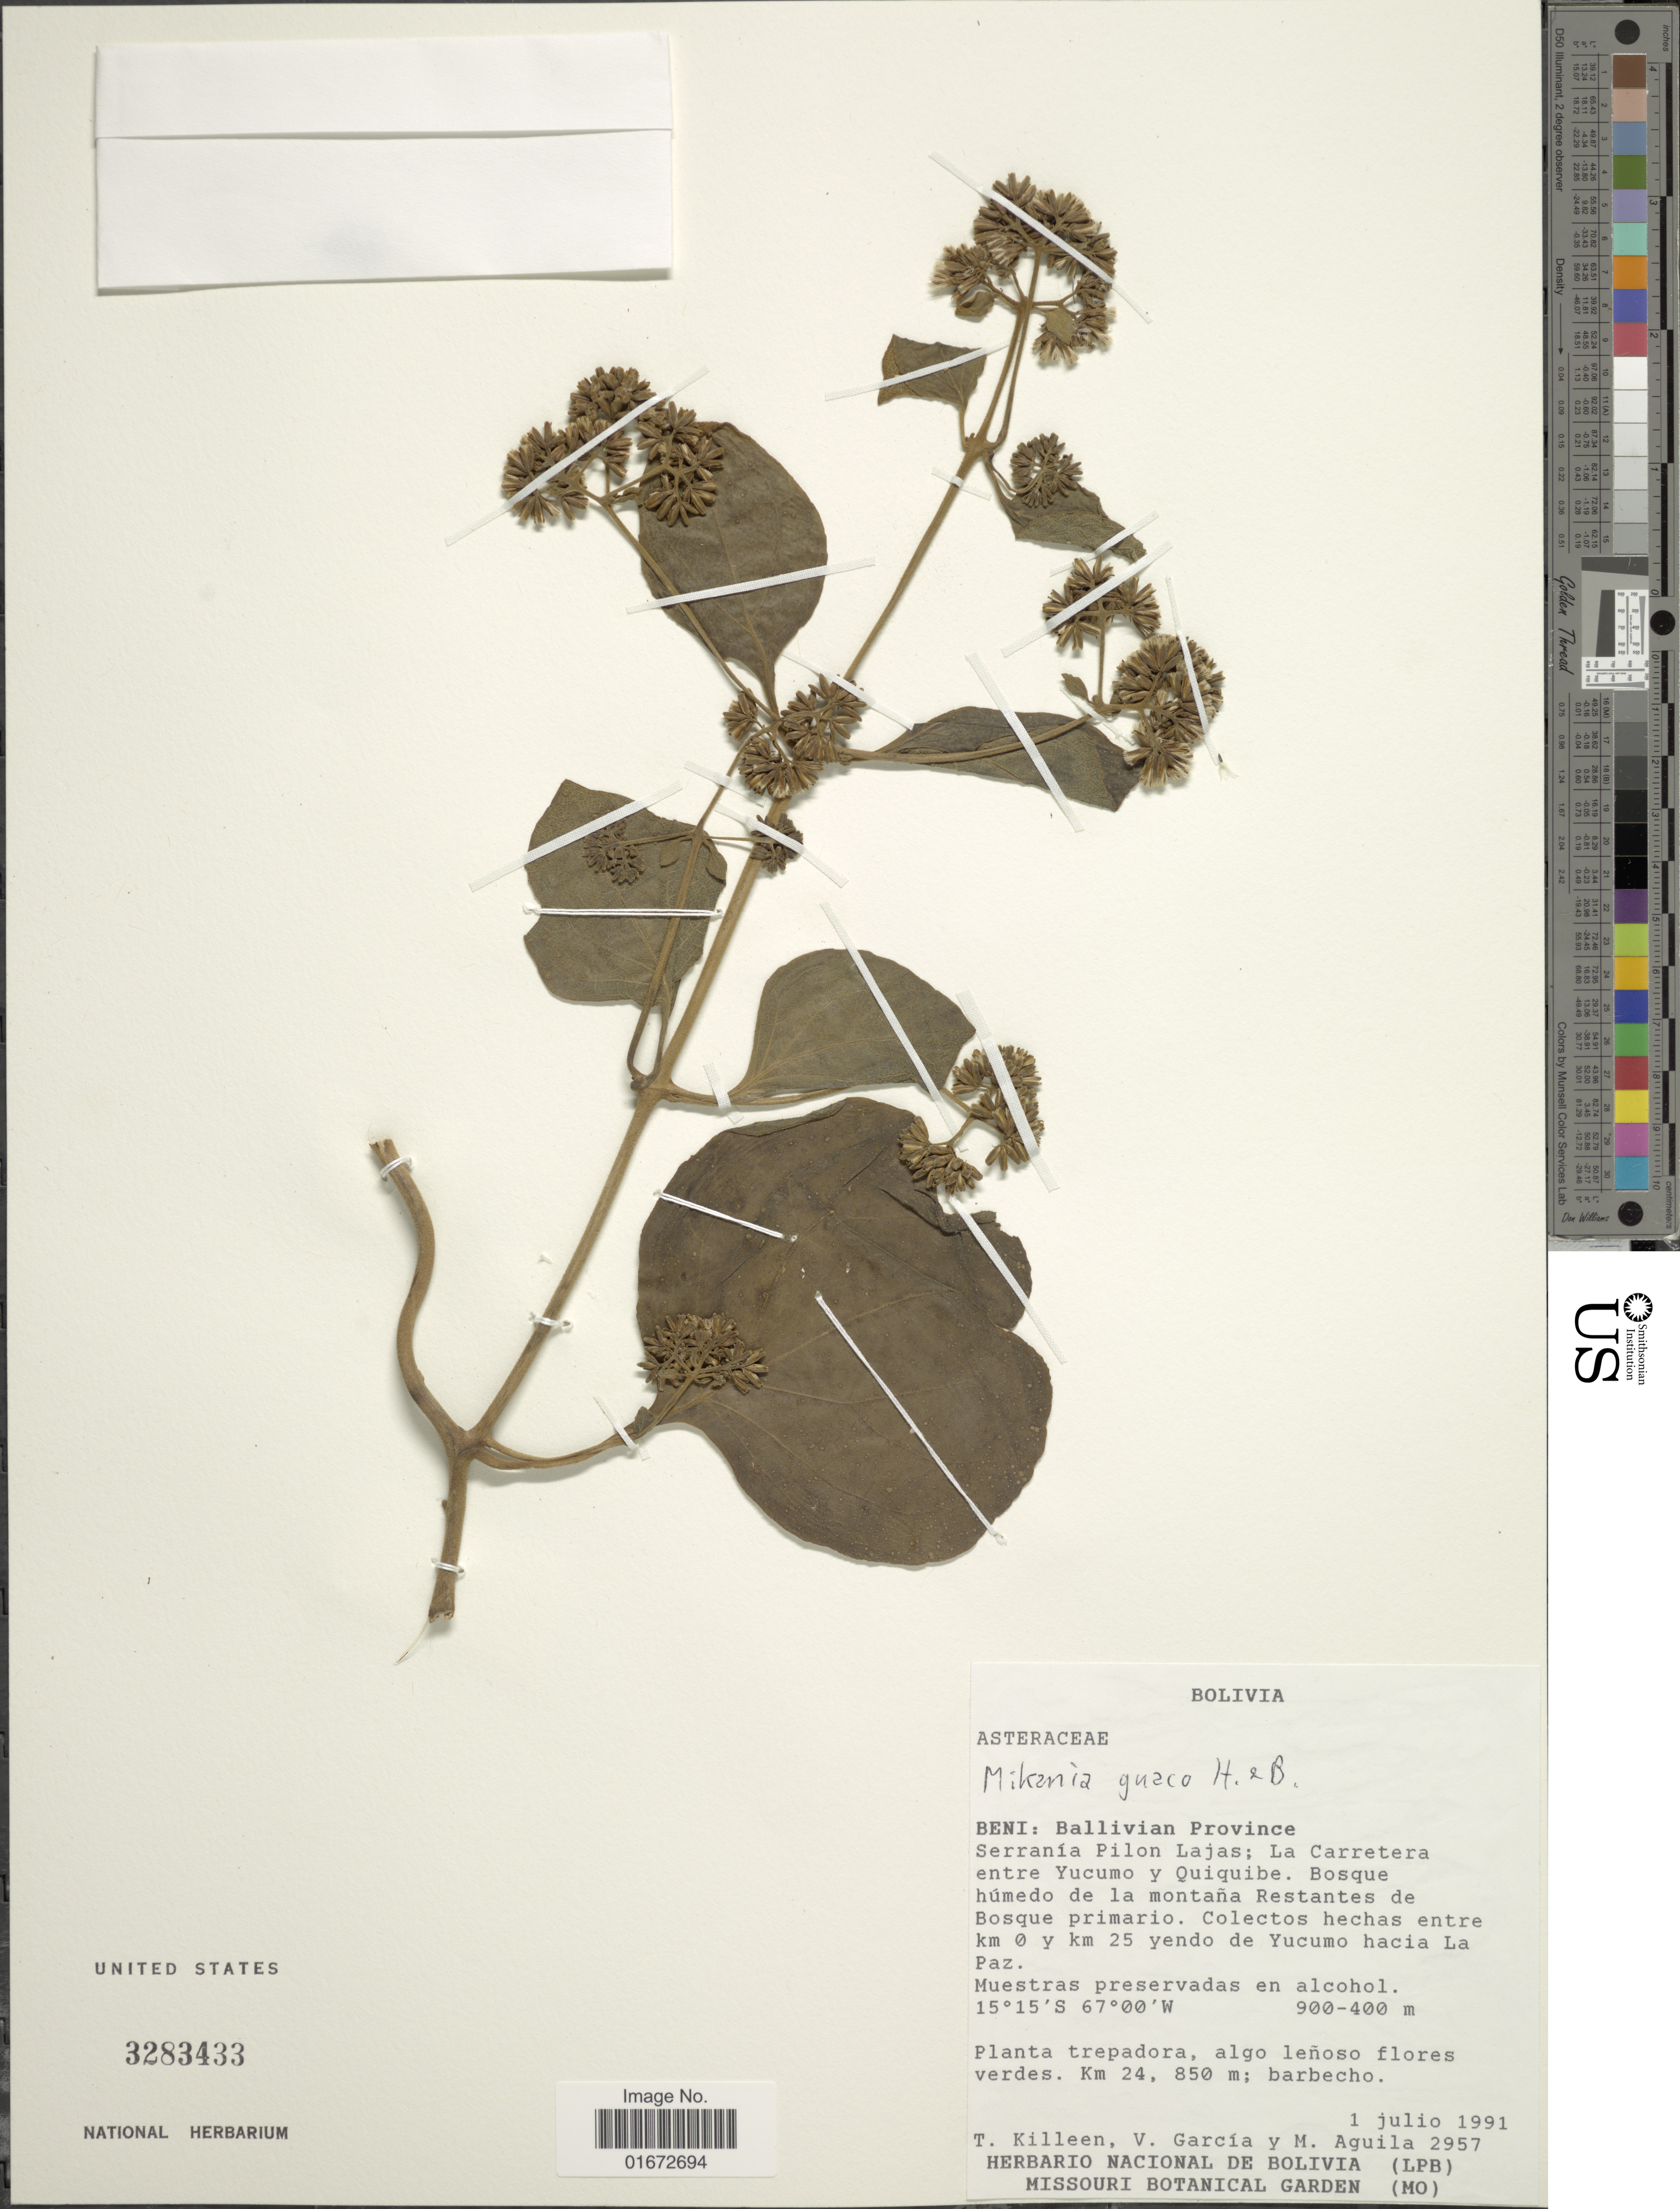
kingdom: Plantae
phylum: Tracheophyta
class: Magnoliopsida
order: Asterales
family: Asteraceae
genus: Mikania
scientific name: Mikania guaco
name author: Humb. & Bonpl.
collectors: T. J. Killeen, V. Garcia & M. Aguila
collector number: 2957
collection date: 1991-07-01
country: Bolivia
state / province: Beni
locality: Beni: Ballivian Province. Serrania Pilon Lajas: La Carretera entre Yucumo y Quiquibe. Bosque húmedo de la montaña Restantes de Bosque primario. Colectos hechas entre km 0 km 25 yendo de Yucumo hacia La Paz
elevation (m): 400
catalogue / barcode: US 3283433